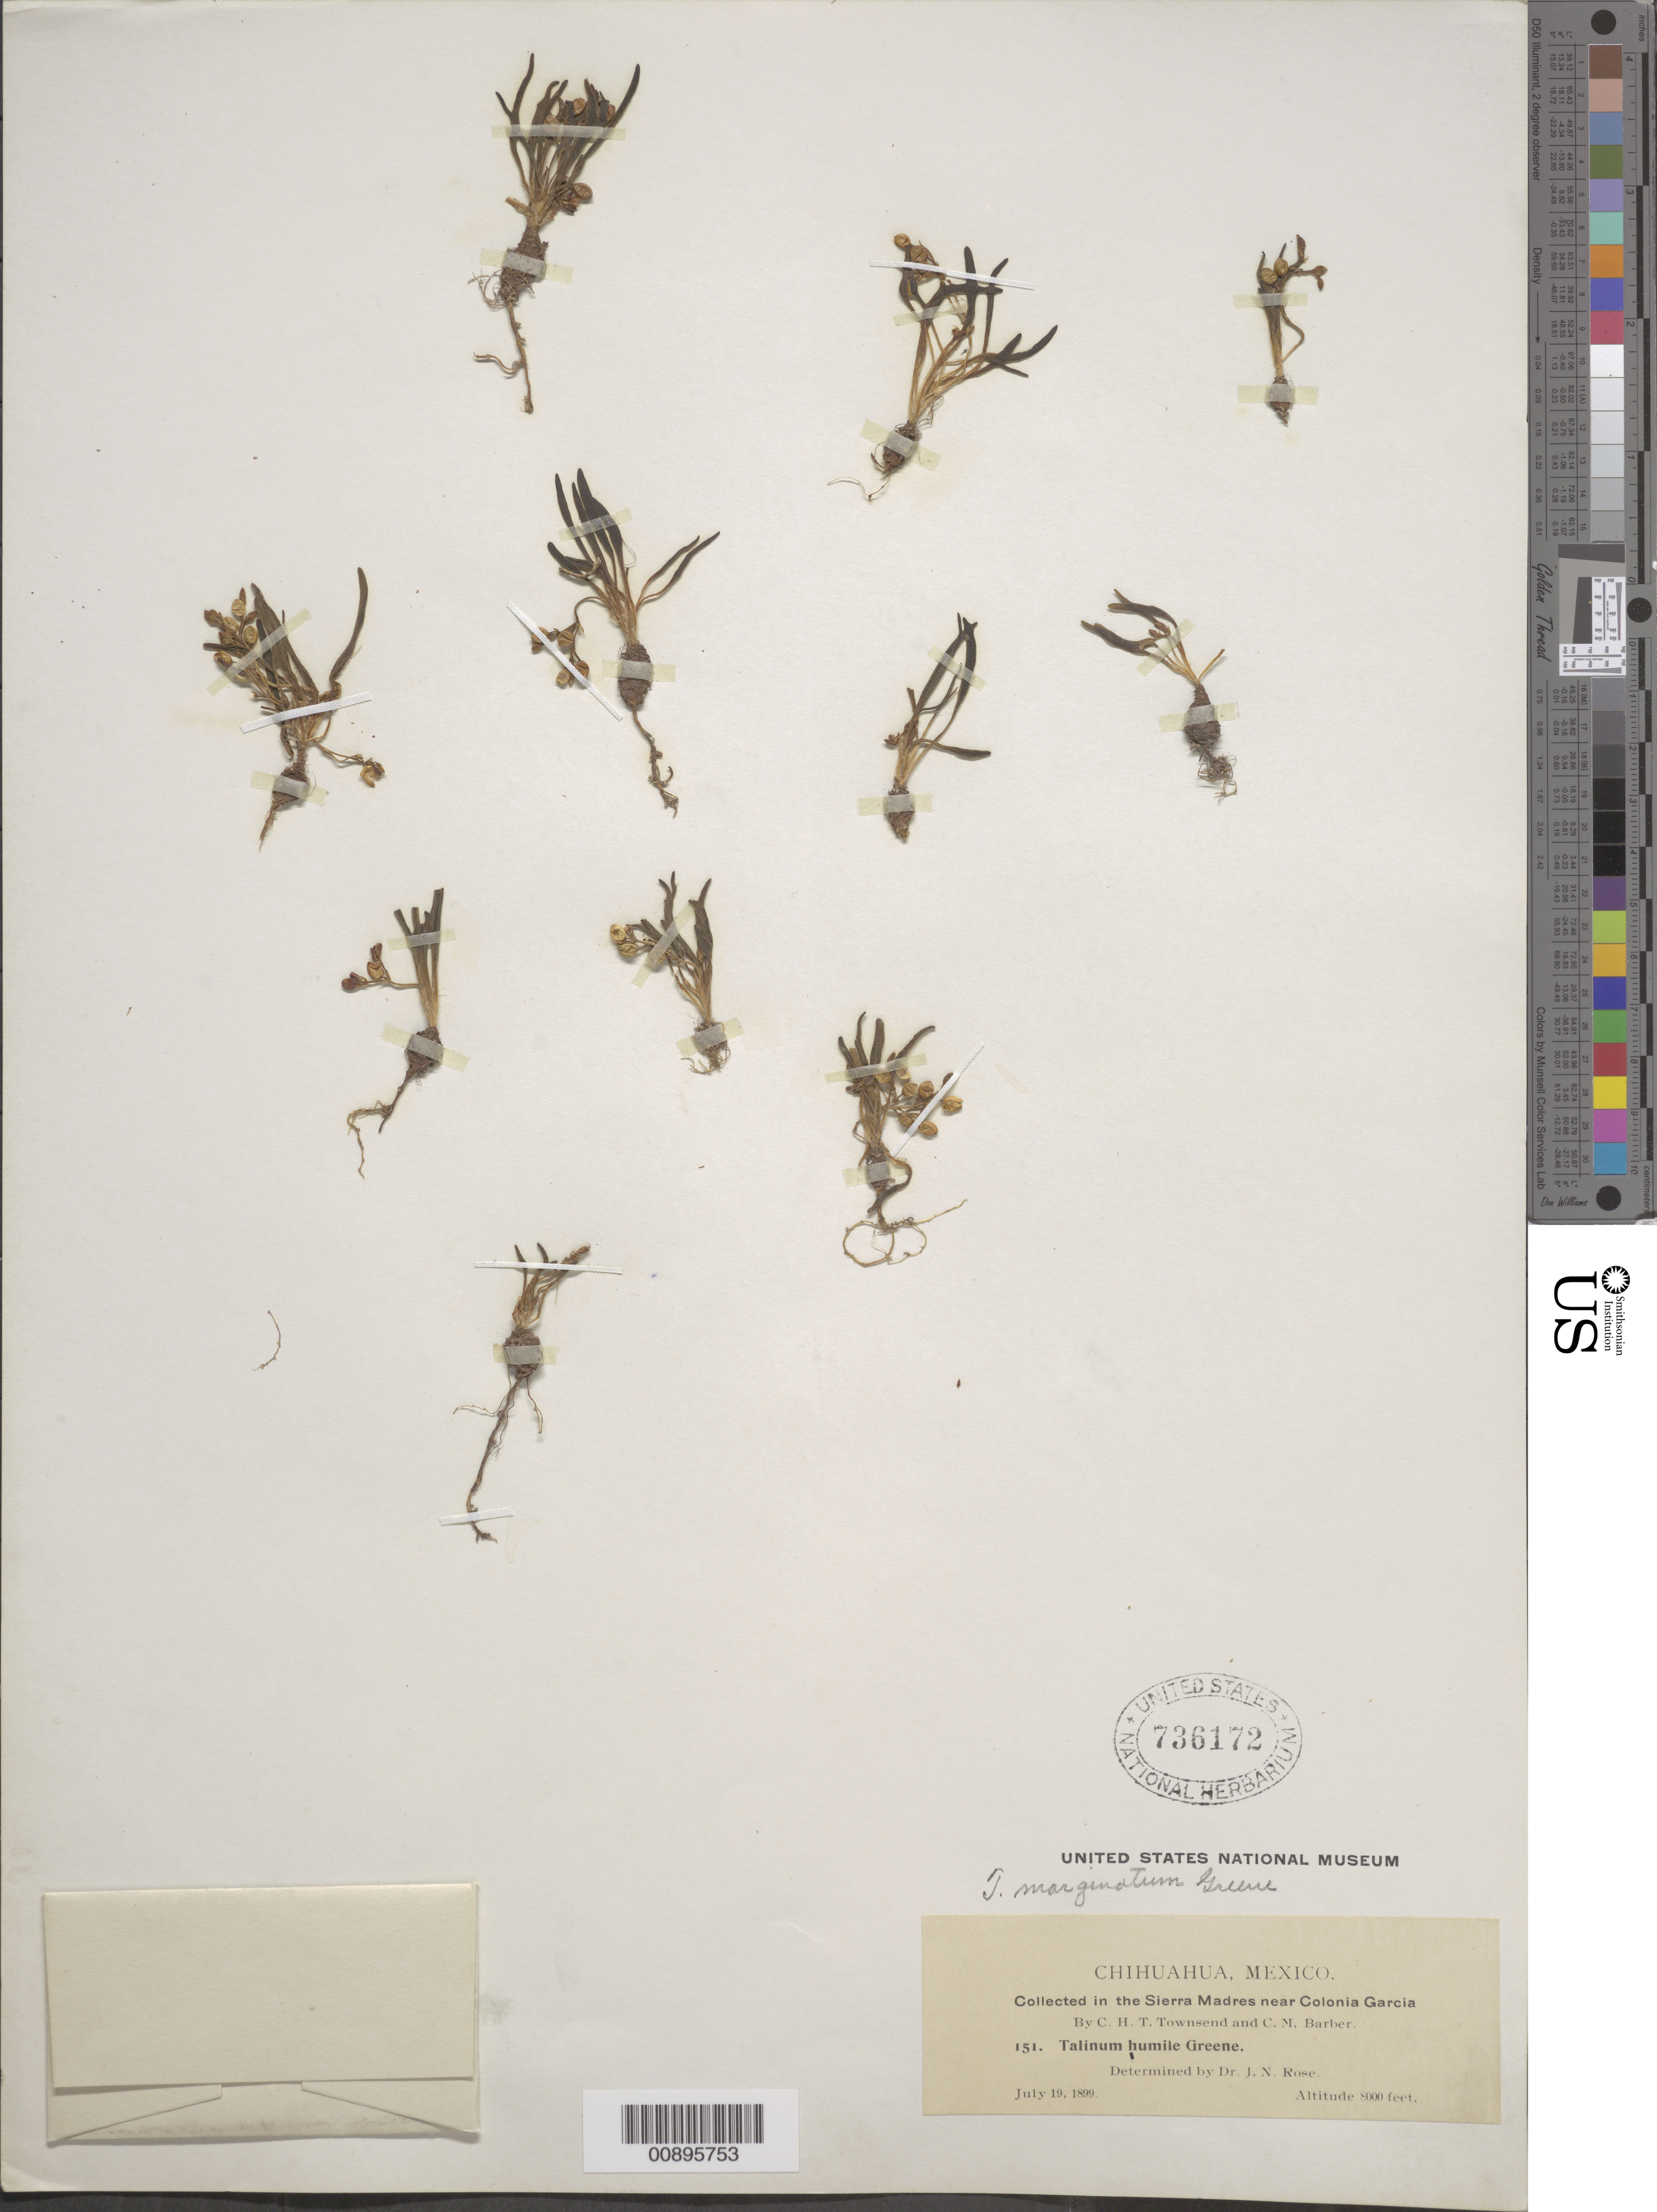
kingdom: Plantae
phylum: Tracheophyta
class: Magnoliopsida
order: Caryophyllales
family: Talinaceae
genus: Talinum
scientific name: Talinum marginatum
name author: Greene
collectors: C. H. T. Townsend & C. Barber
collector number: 151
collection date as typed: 19 Jul 1899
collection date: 1899-07-19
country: Mexico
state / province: Chihuahua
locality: Sierra Madre near Colonia García, Chihuahua.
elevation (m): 2438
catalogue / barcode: US 736172